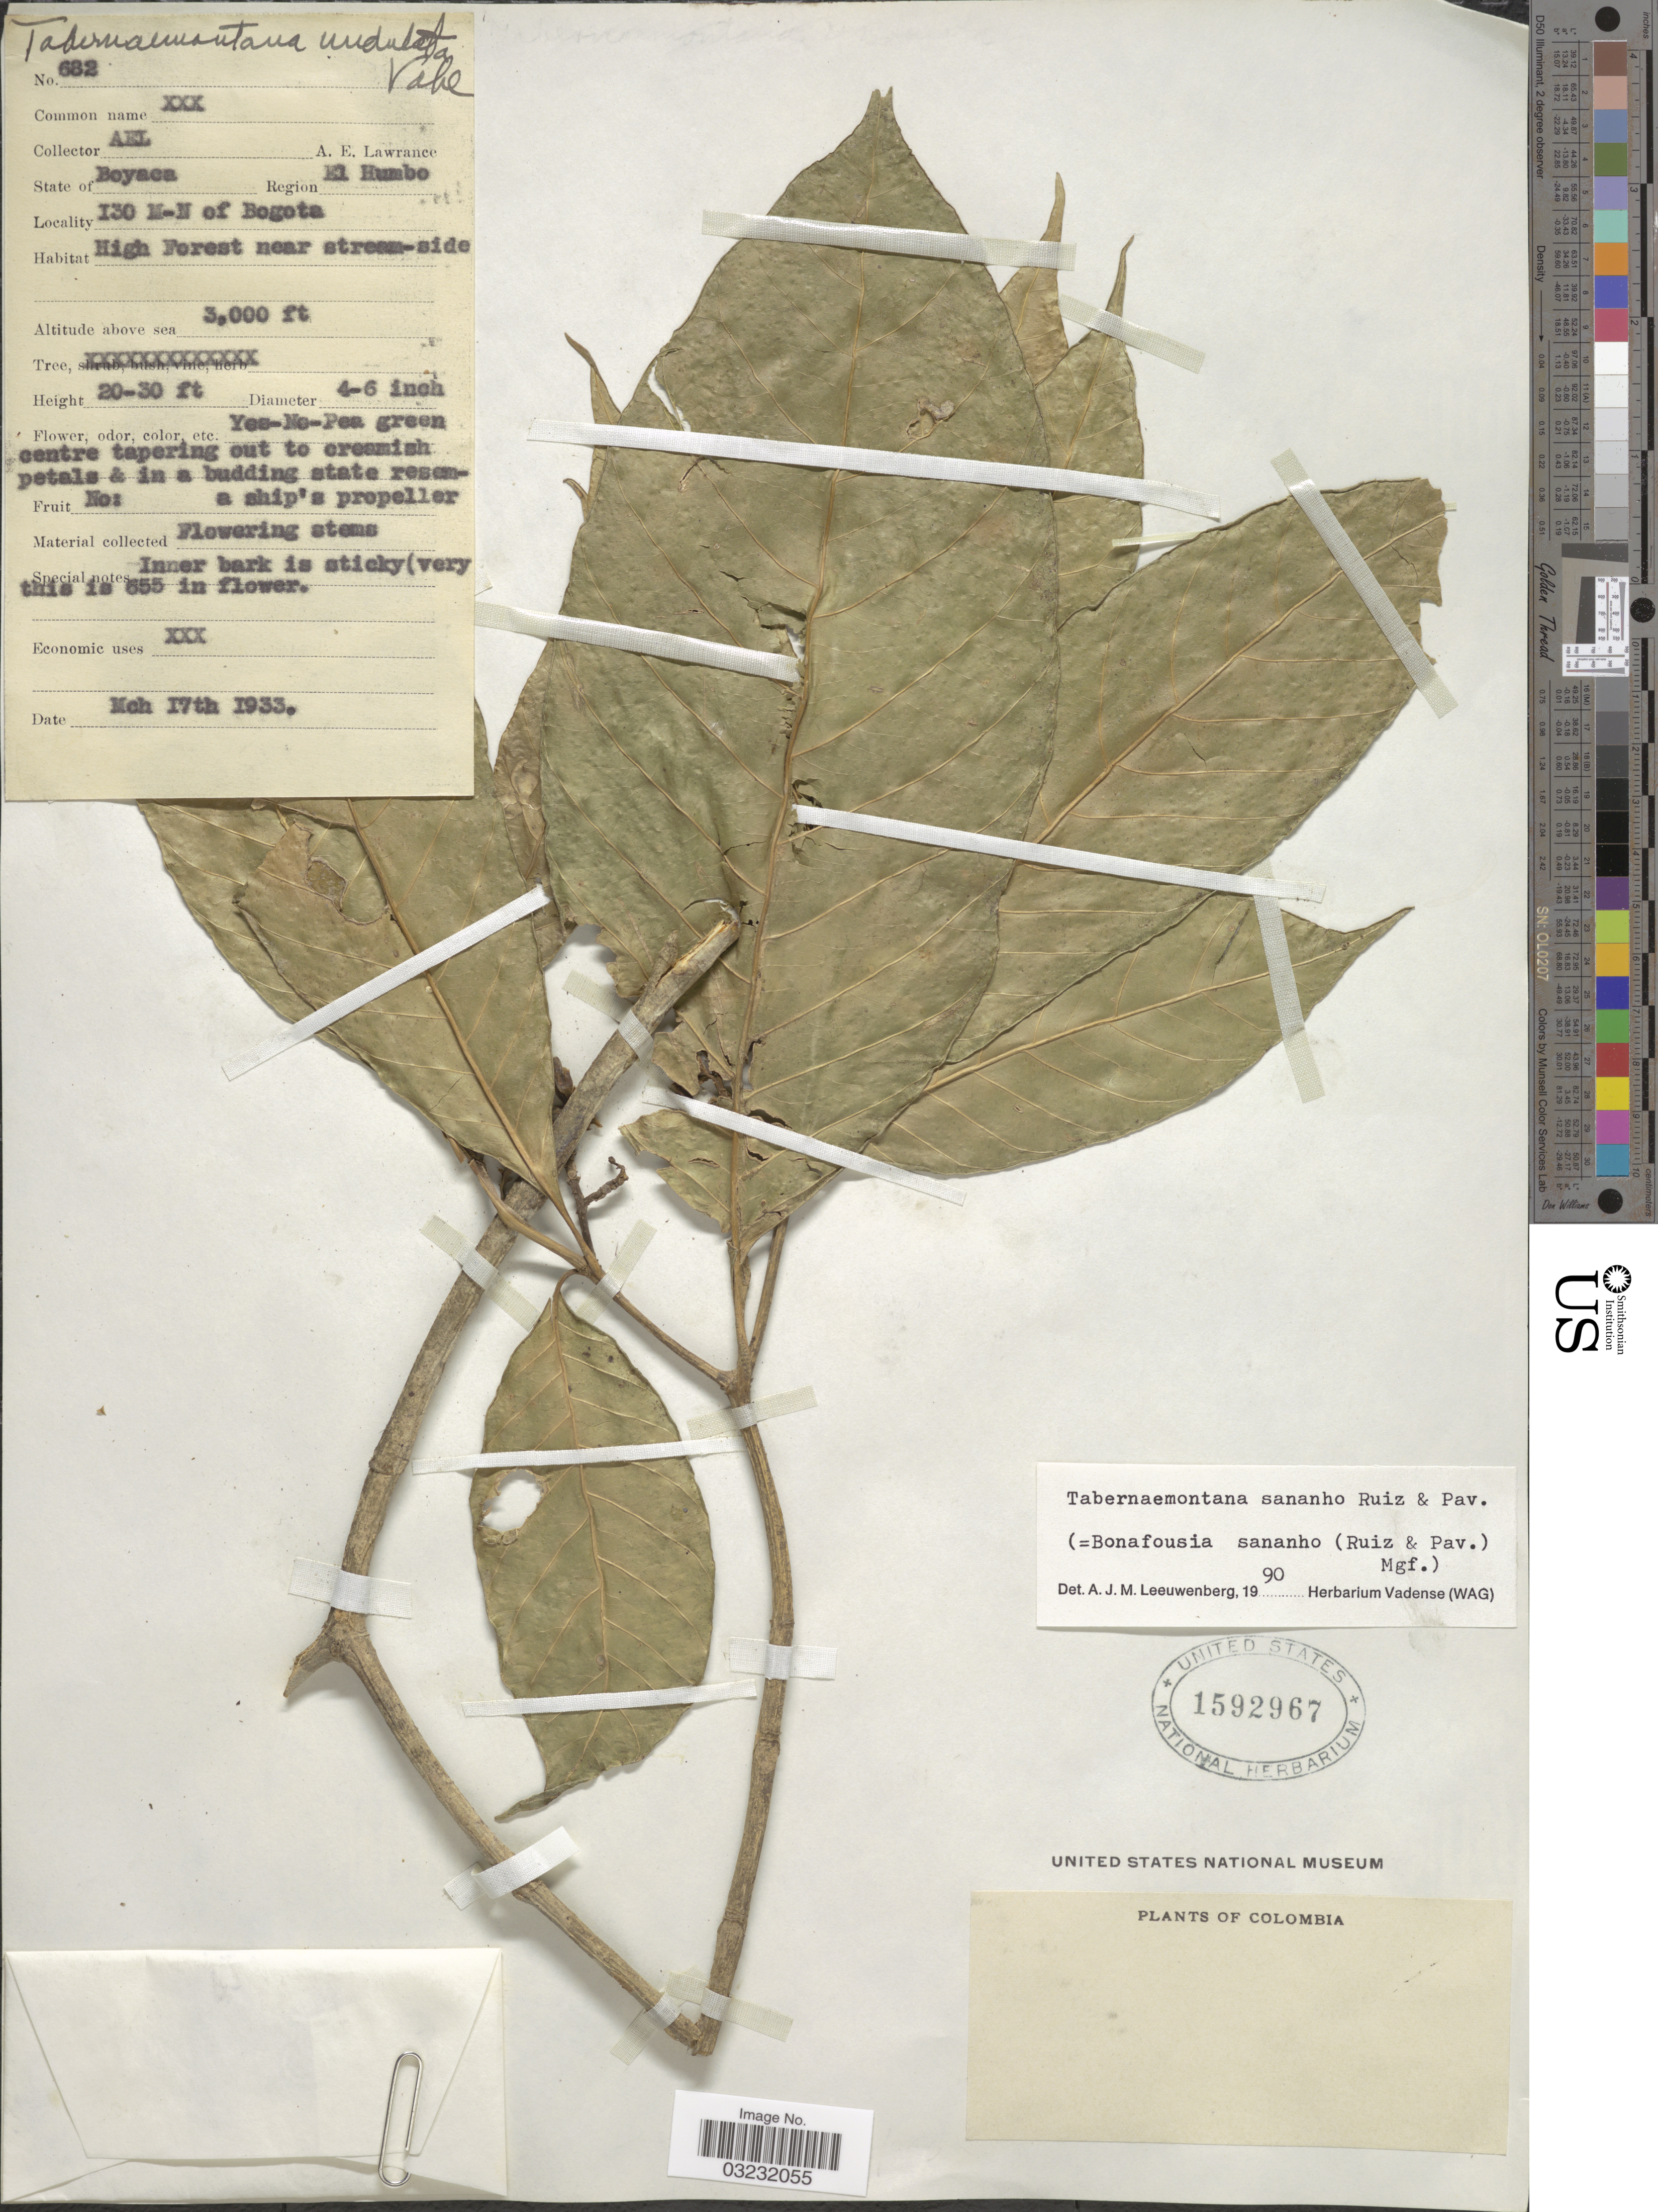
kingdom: Plantae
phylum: Tracheophyta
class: Magnoliopsida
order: Gentianales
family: Apocynaceae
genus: Tabernaemontana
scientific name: Tabernaemontana sananho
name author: Ruiz & Pav.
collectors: A. Lawrance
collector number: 682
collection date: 1933-03-17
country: Colombia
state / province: Boyacá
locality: State of Boyaca. Region El Humbo. 130 M-N of Bogota.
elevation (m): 914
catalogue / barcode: US 1592967